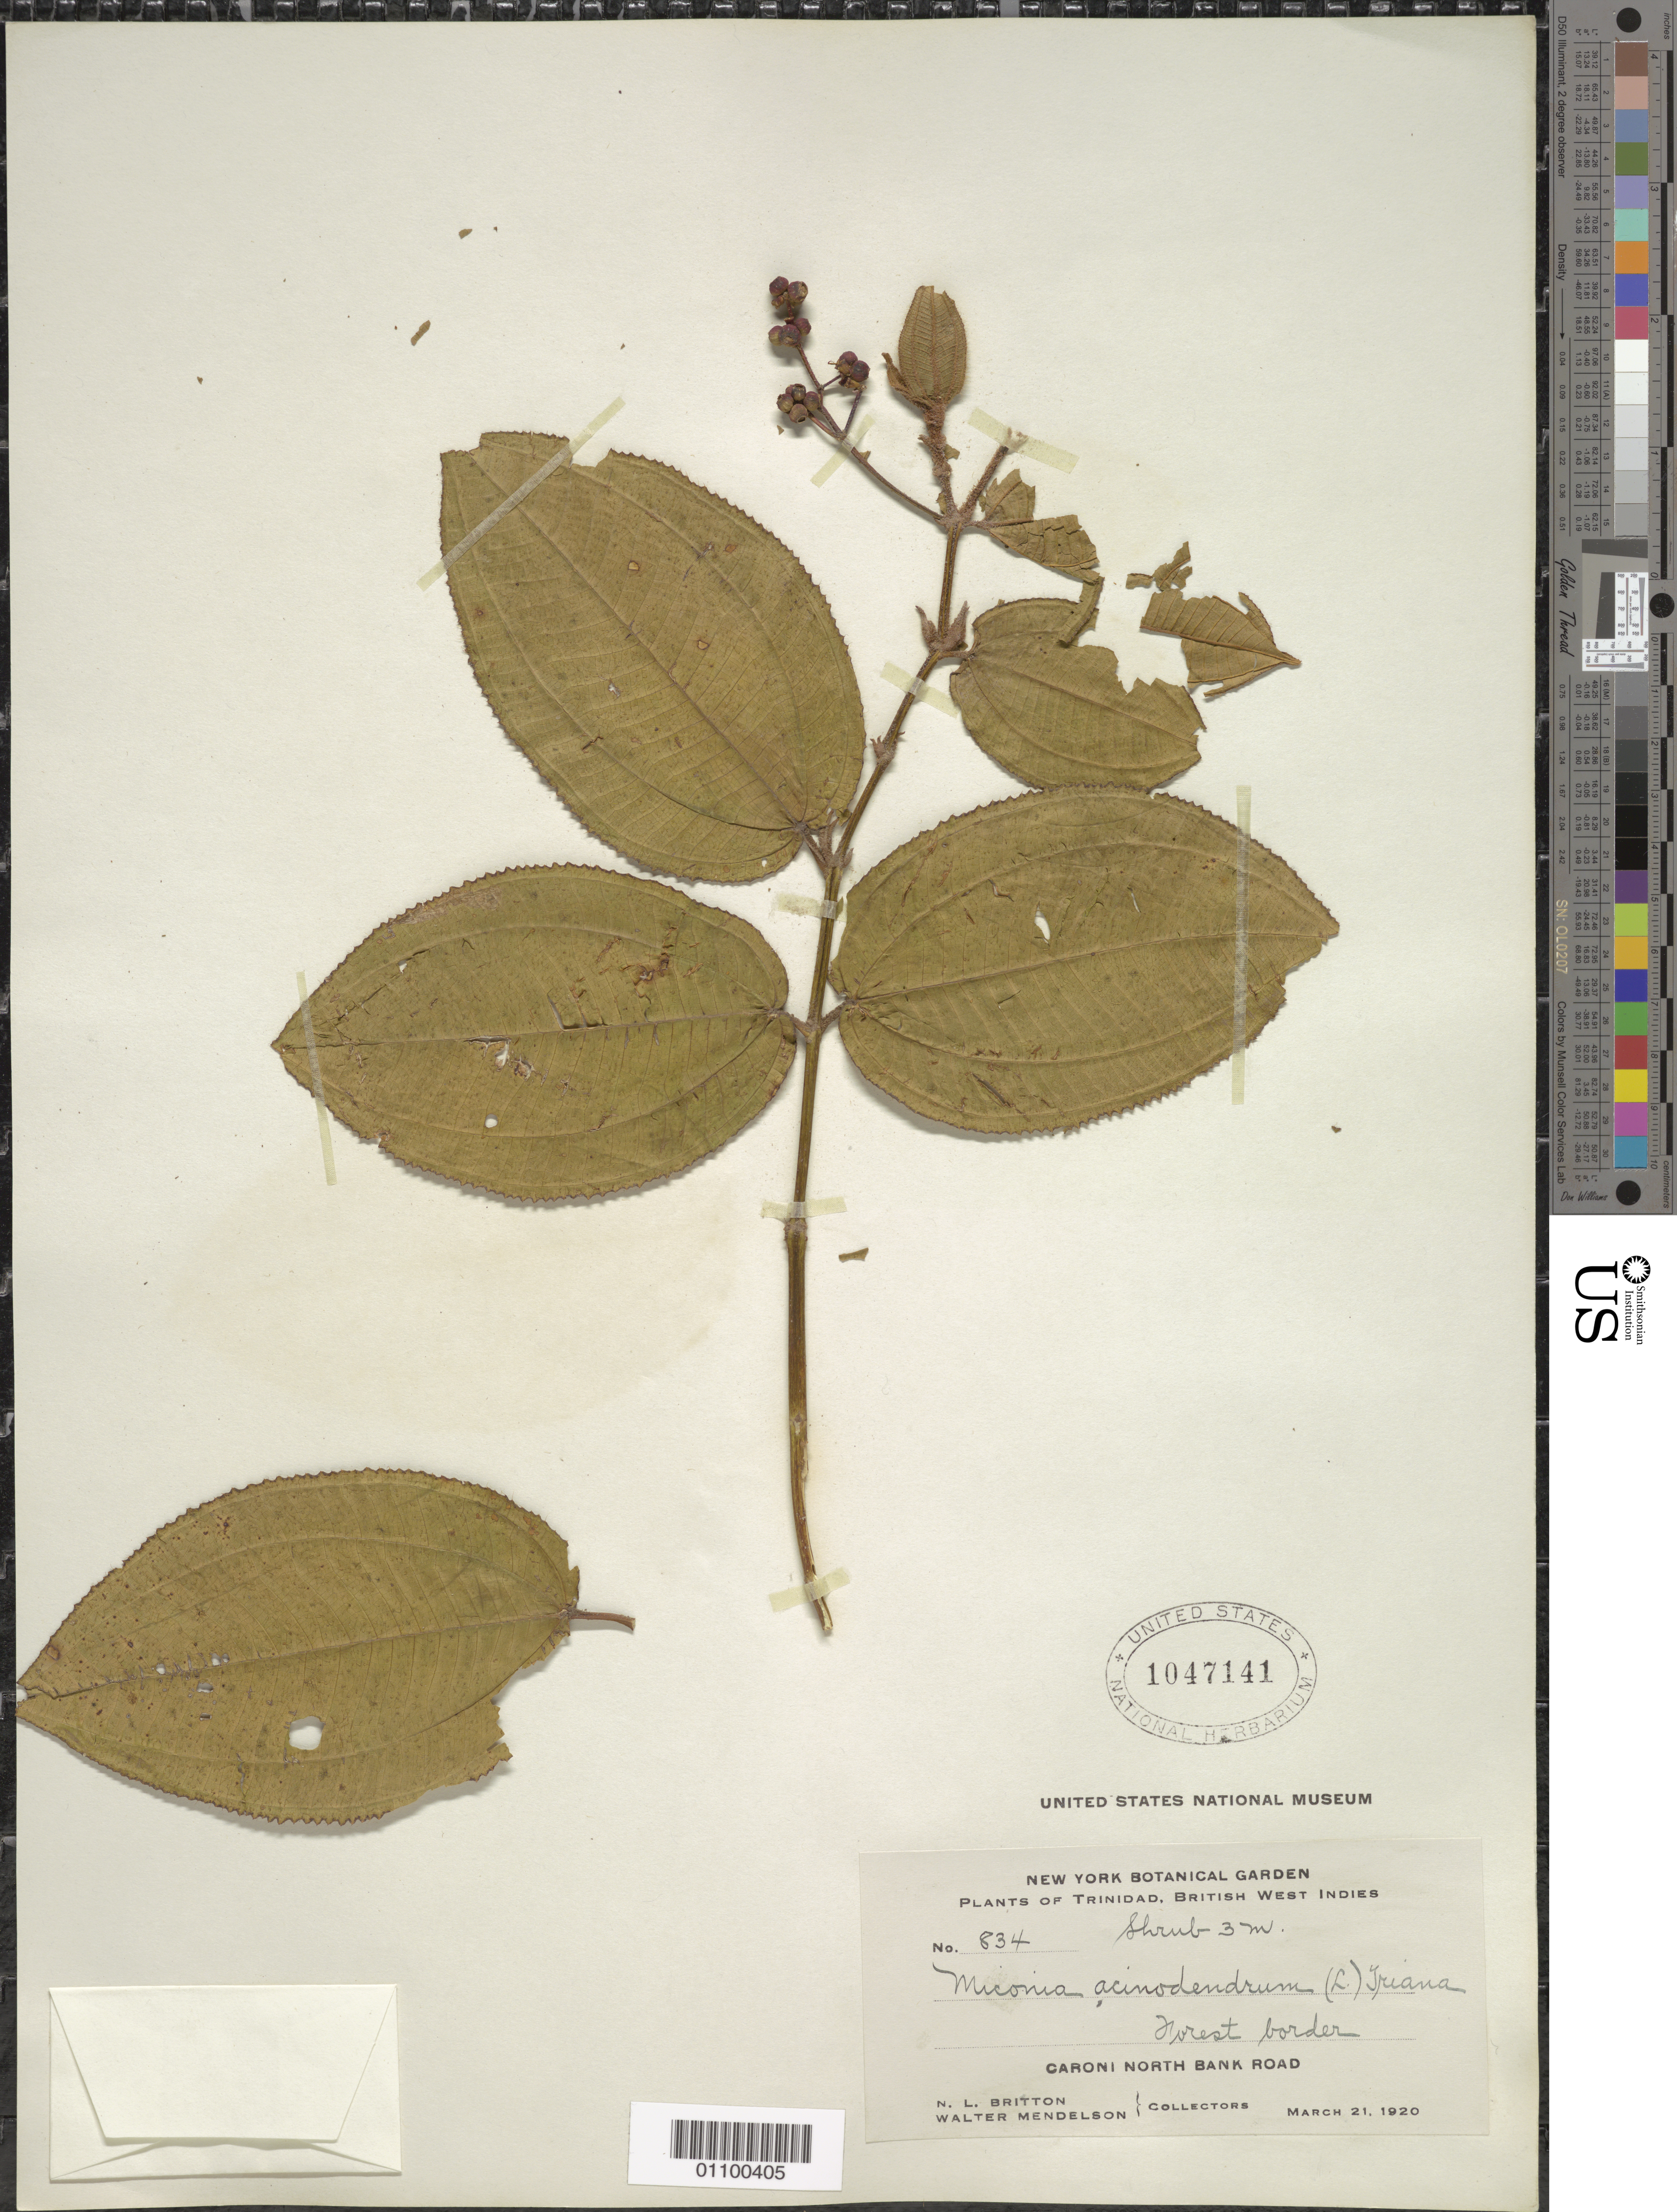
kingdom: Plantae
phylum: Tracheophyta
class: Magnoliopsida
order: Myrtales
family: Melastomataceae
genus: Miconia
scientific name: Miconia acinodendron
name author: (L.) Sweet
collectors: N. Britton & W. Mendelson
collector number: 834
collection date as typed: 21 Mar 1920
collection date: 1920-03-21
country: Trinidad and Tobago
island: Trinidad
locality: Caroni N Bank Road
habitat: forest border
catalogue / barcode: US 1047141